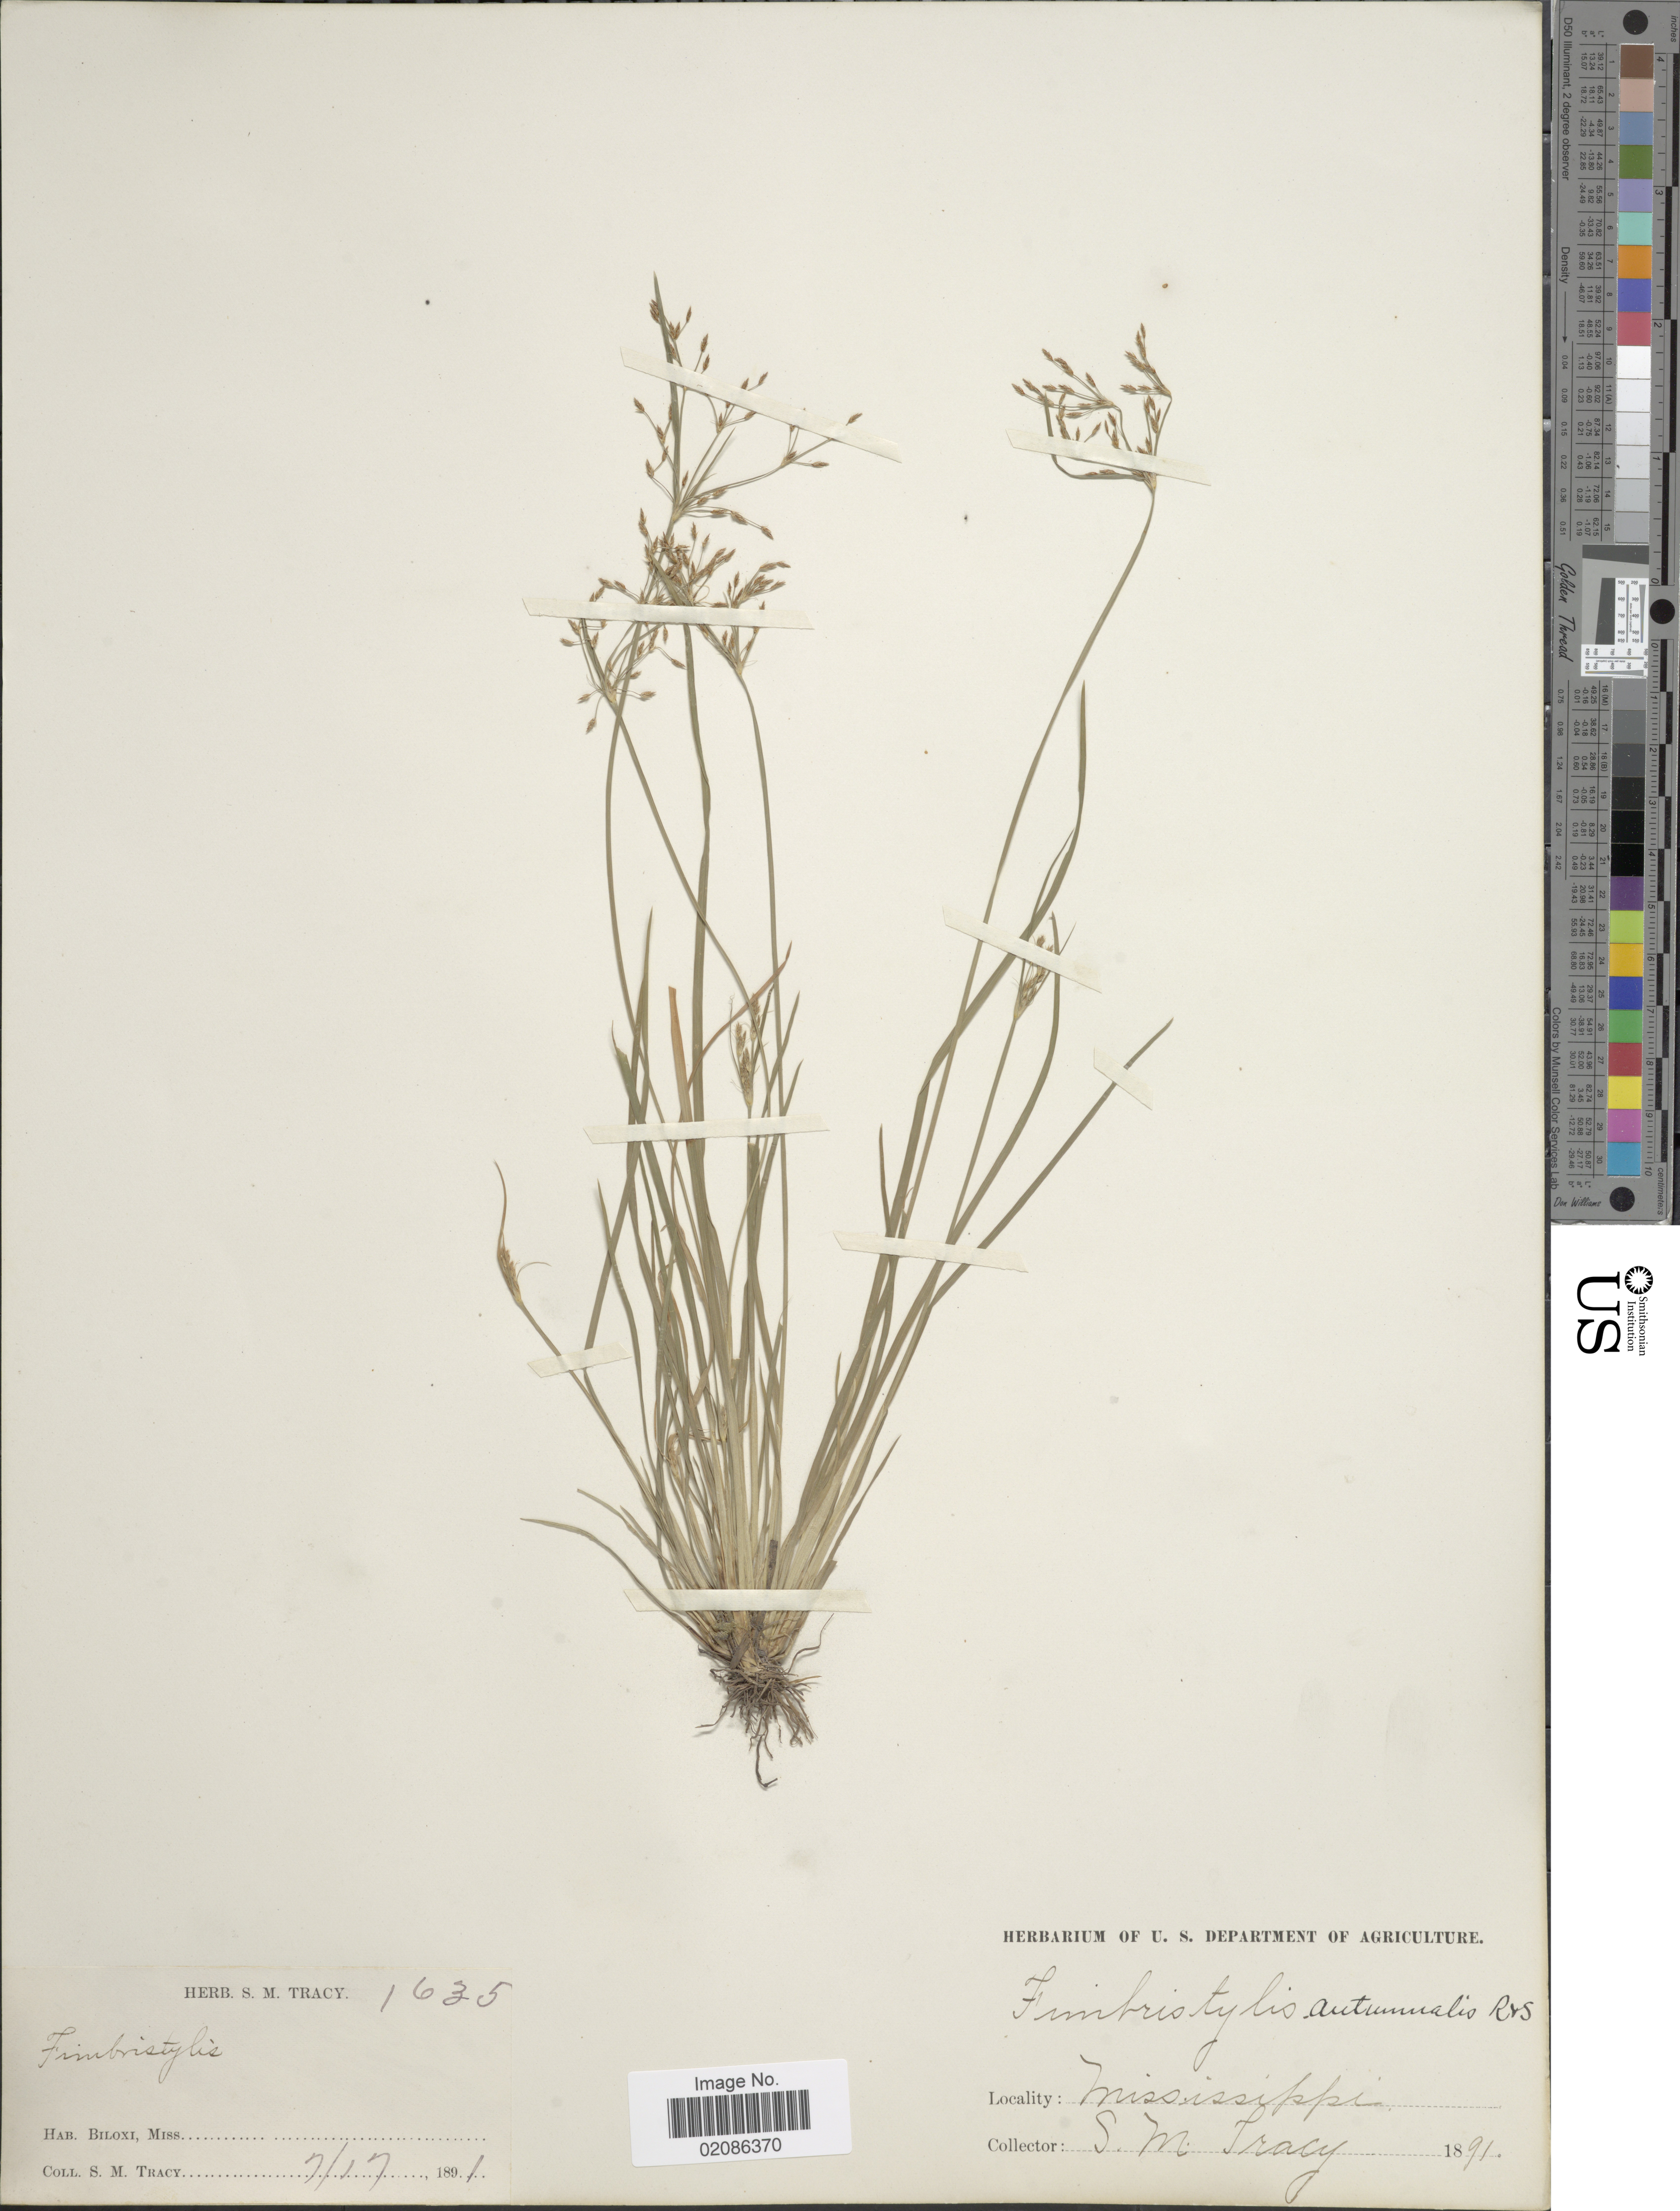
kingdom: Plantae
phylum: Tracheophyta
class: Liliopsida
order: Poales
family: Cyperaceae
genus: Fimbristylis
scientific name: Fimbristylis autumnalis (L.) Roem. & Schult.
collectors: S. M. Tracy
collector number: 1635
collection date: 1891-07-17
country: United States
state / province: Mississippi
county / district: Harrison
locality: Biloxi